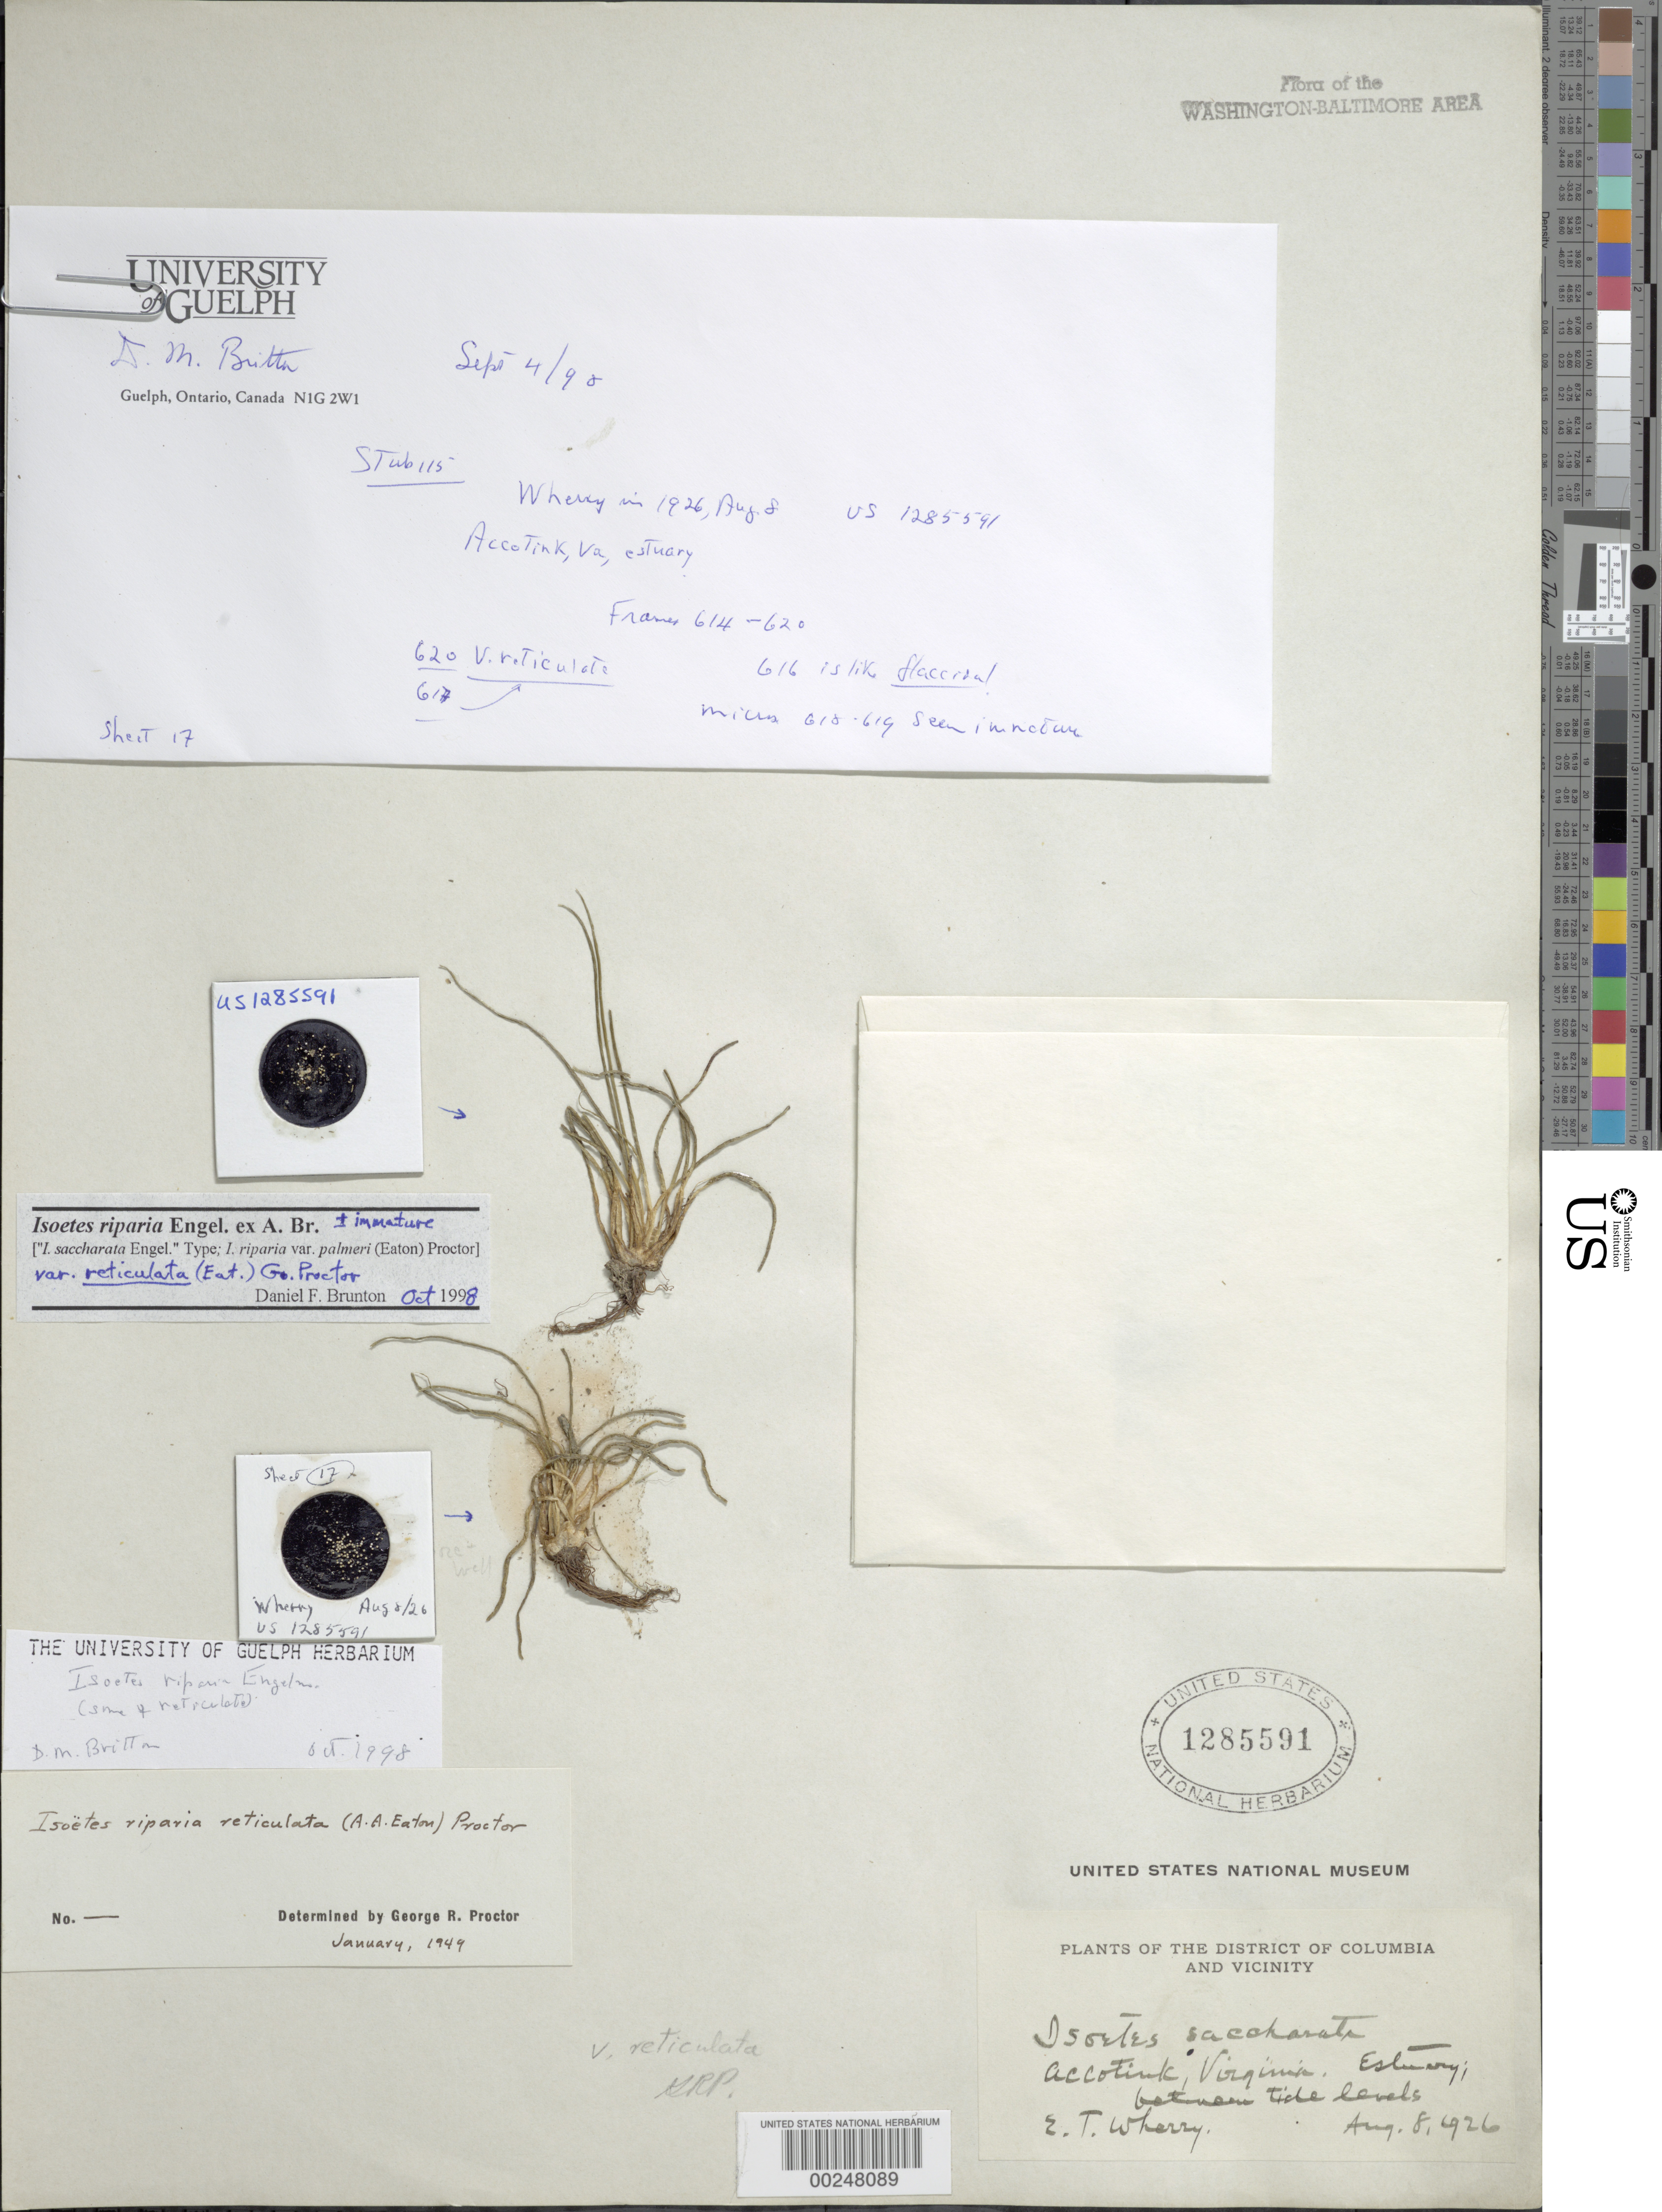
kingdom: Plantae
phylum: Tracheophyta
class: Lycopodiopsida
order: Isoetales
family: Isoetaceae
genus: Isoetes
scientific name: Isoetes riparia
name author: Engelm. ex A. Braun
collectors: E. T. Wherry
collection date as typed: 08 Aug 1926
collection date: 1926-08-08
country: United States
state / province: Virginia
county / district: Fairfax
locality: Accotink, between tide levels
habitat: Estuary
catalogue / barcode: US 1285591